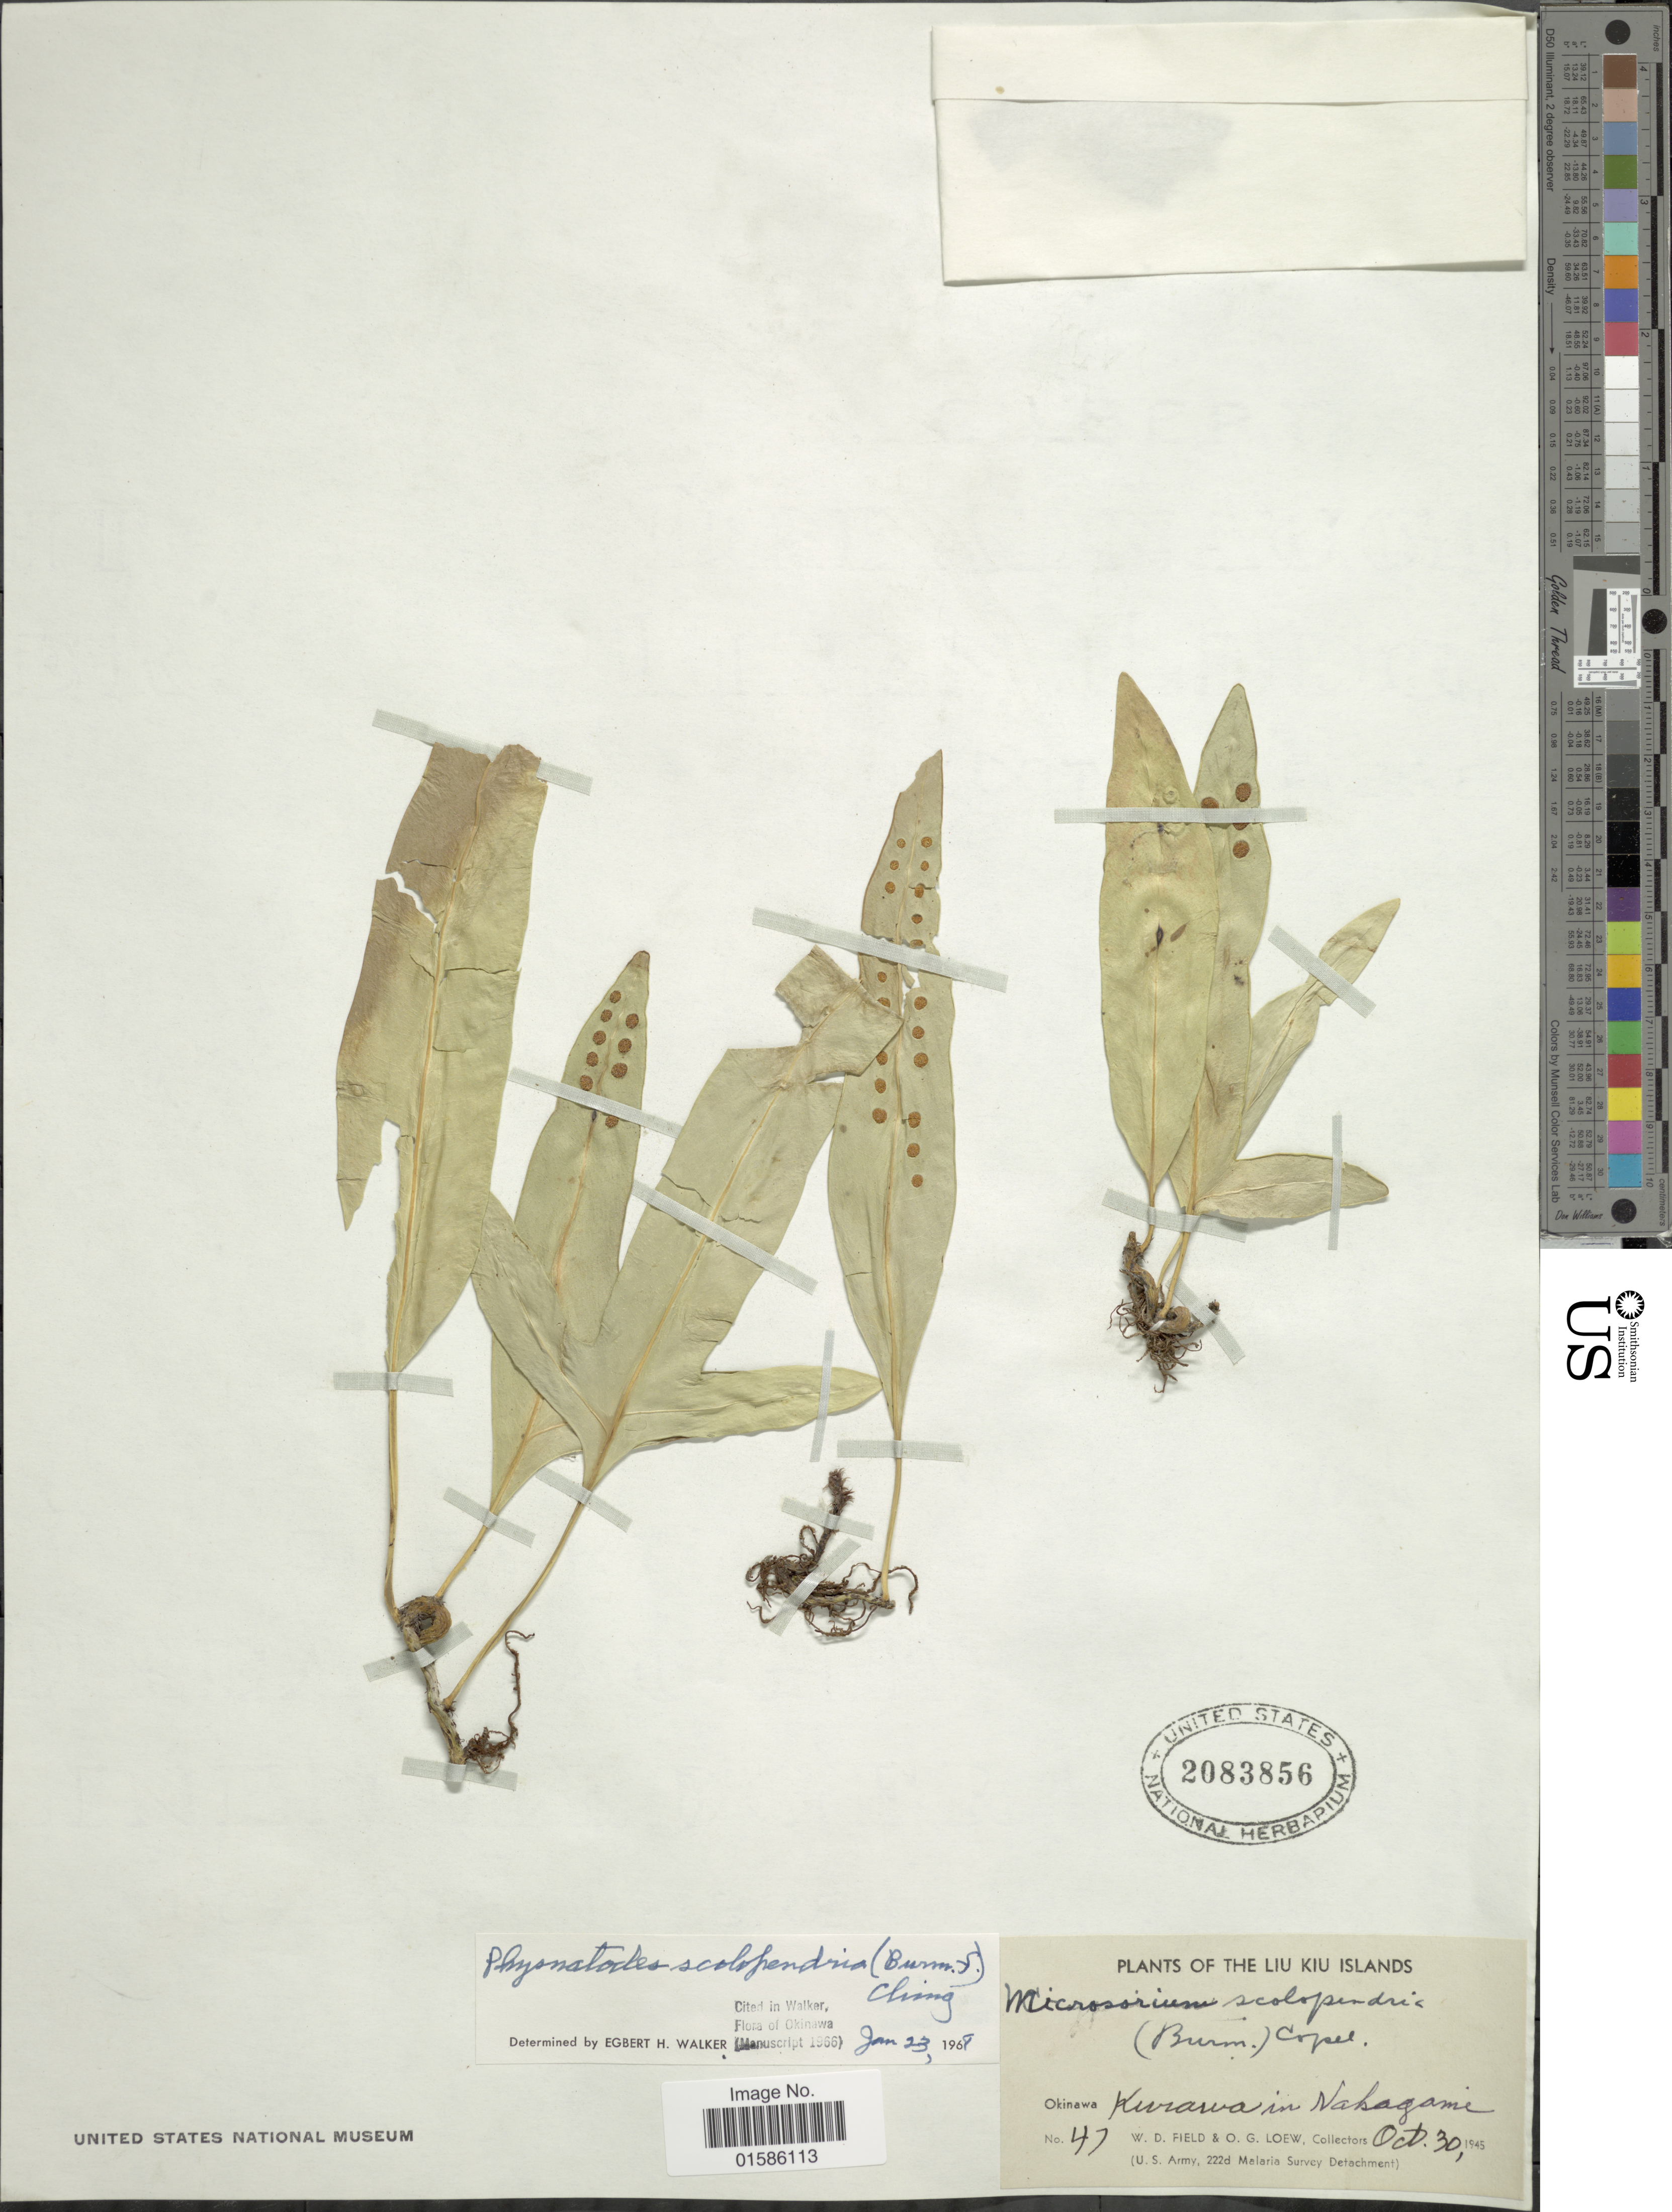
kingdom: Plantae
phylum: Tracheophyta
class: Polypodiopsida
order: Polypodiales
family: Polypodiaceae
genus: Microsorum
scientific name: Microsorum scolopendria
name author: (Burm. f.) Copel.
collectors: W. D. Field & O. G. Loew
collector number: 47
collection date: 1945-10-30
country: Japan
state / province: Okinawa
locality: The Liu Kiu Islands, Okinawa Kurawa in Nakgami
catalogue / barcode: US 2083856